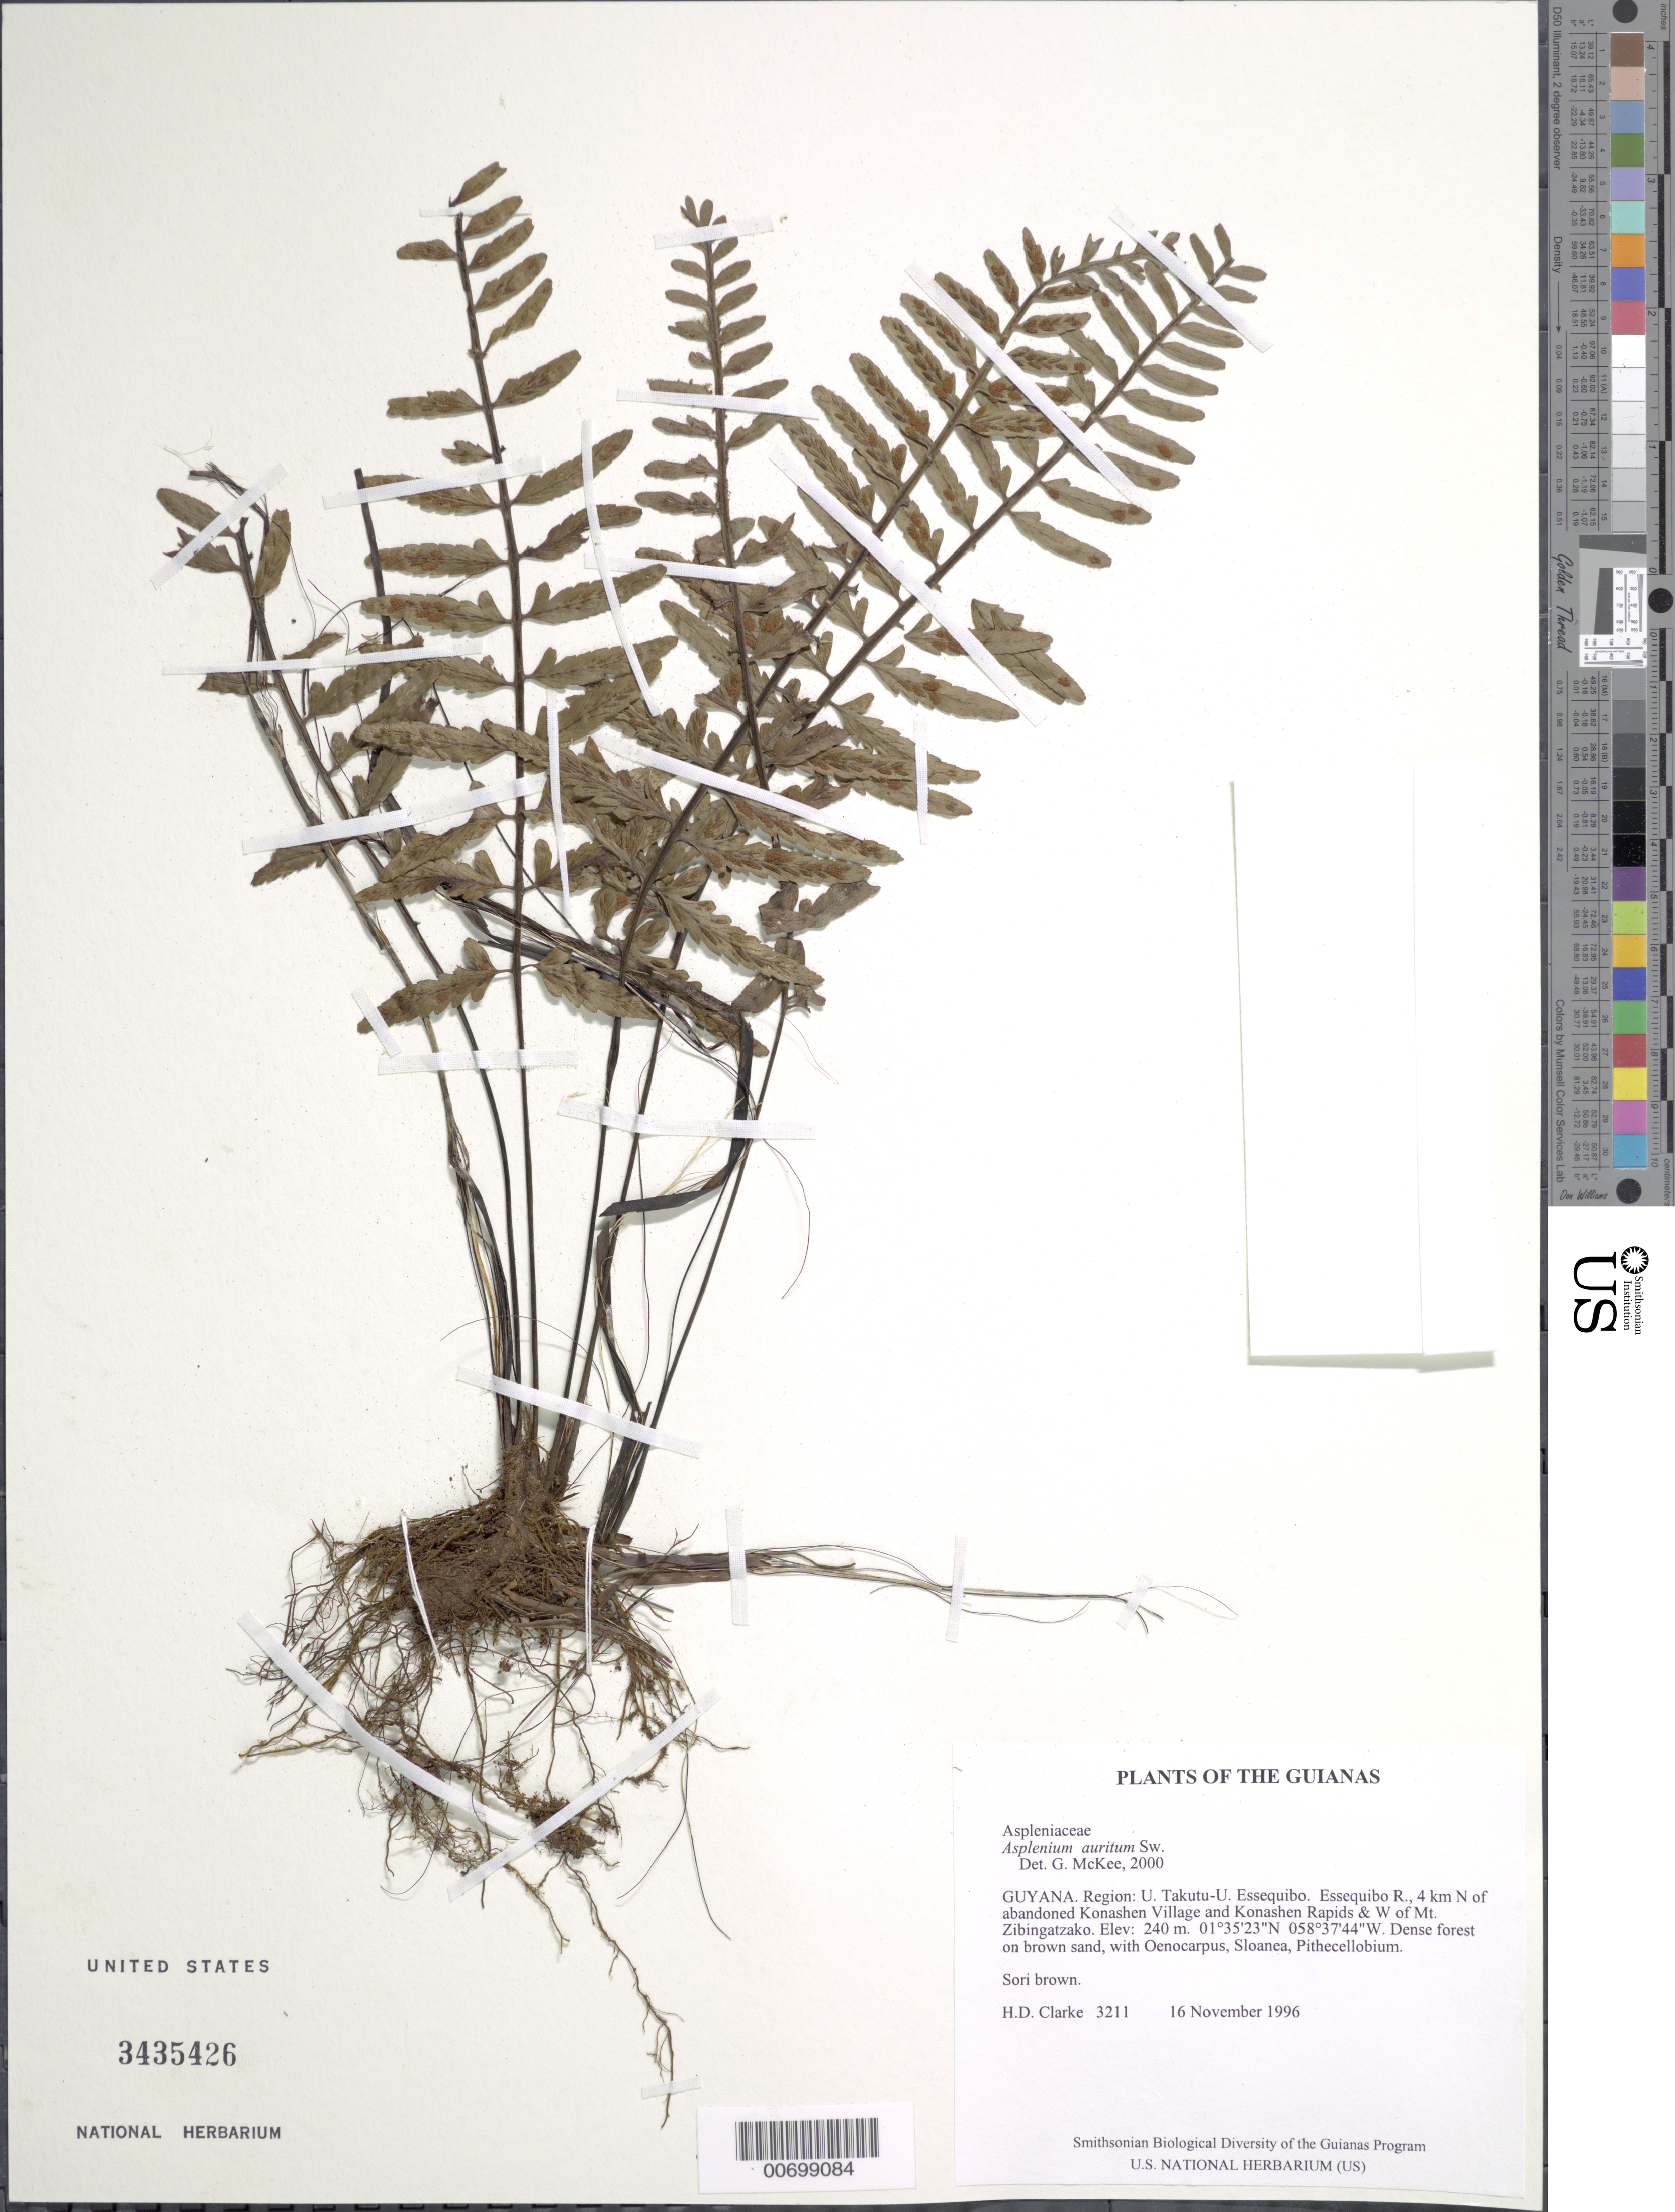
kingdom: Plantae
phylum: Tracheophyta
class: Polypodiopsida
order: Polypodiales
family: Aspleniaceae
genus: Asplenium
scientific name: Asplenium auritum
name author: Sw.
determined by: McKee, G. S., (US), NMNH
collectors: H. D. Clarke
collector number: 3211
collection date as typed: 16 November 1996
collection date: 1996-11-16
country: Guyana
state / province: U. Takutu-U. Essequibo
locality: Essequibo R., 4 km N of abandoned Konashen Village and Konashen Rapids & W of Mt. Zibingatzako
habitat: Dense forest on brown sand, with Oenocarpus, Sloanea, Pithecellobium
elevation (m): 240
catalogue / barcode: US 3435426